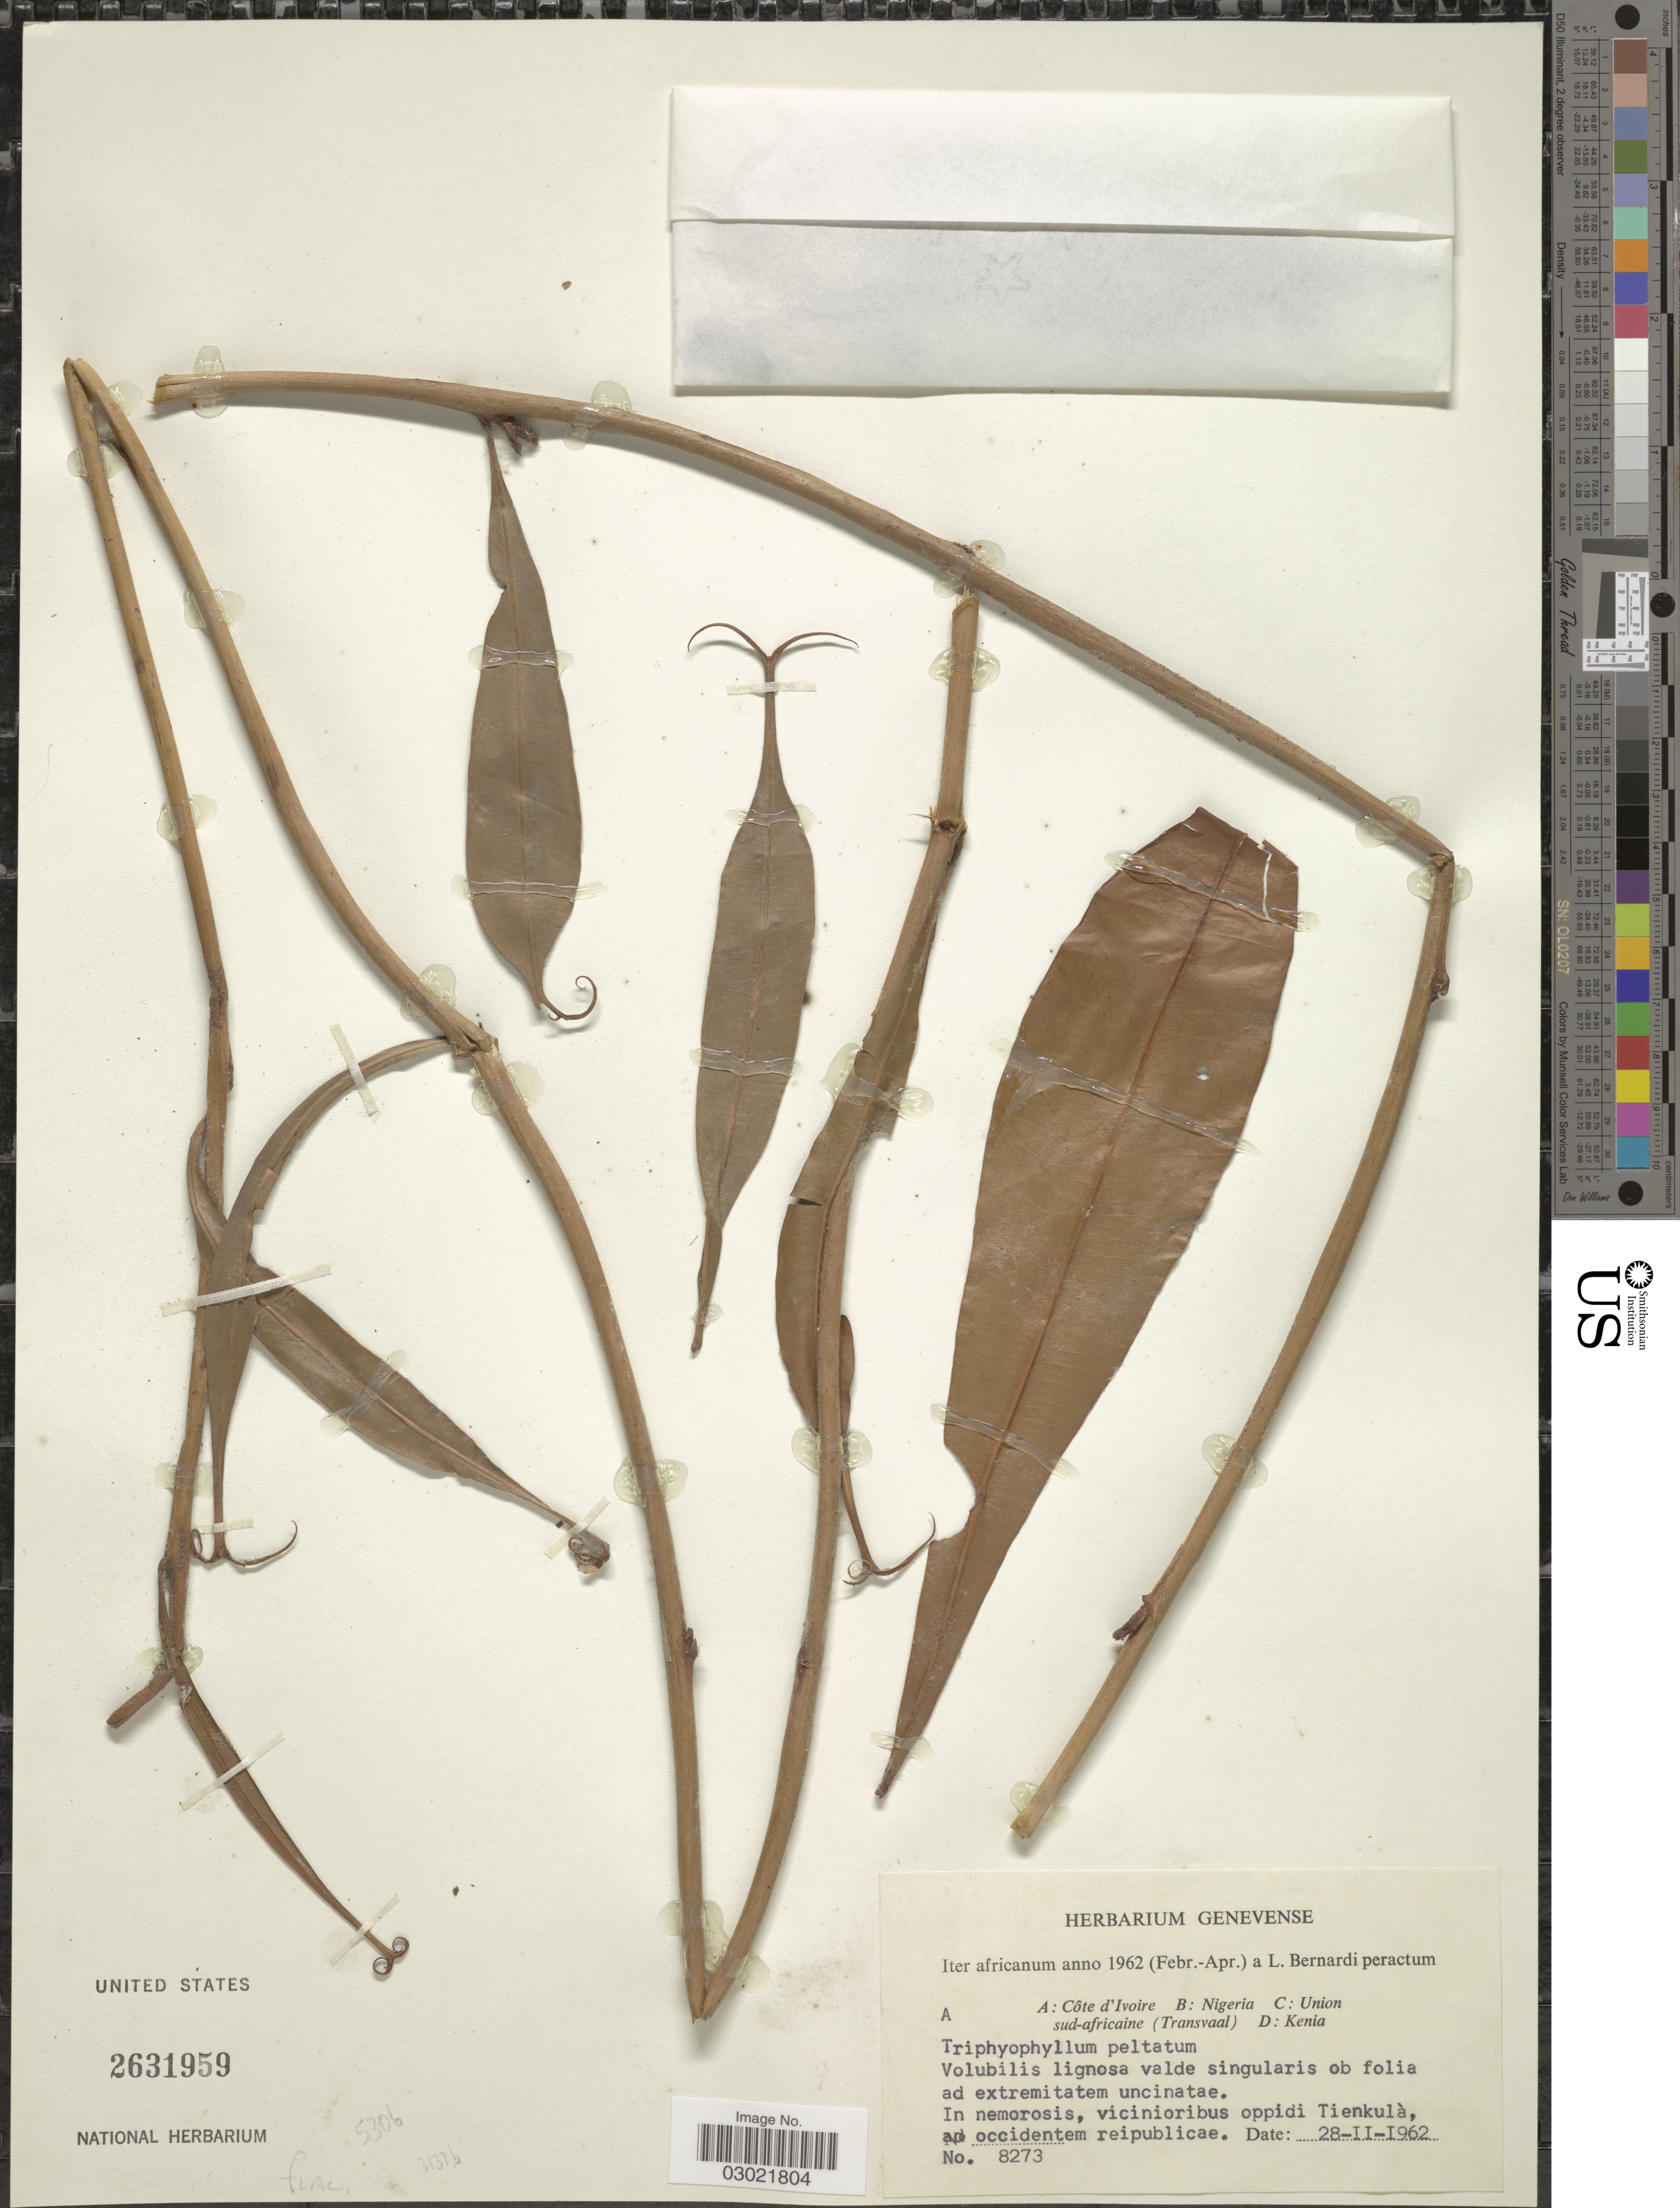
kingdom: Plantae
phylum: Tracheophyta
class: Magnoliopsida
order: Caryophyllales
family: Dioncophyllaceae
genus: Triphyophyllum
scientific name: Triphyophyllum peltatum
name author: (Hutch. & Dalziel) Airy Shaw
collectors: L. Bernardi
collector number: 8273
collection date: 1962-02-28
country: Ivory Coast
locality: In nemorosis, vicinioribus oppidi Tienkulà, ad occidentem reipublicae.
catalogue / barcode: US 2631959